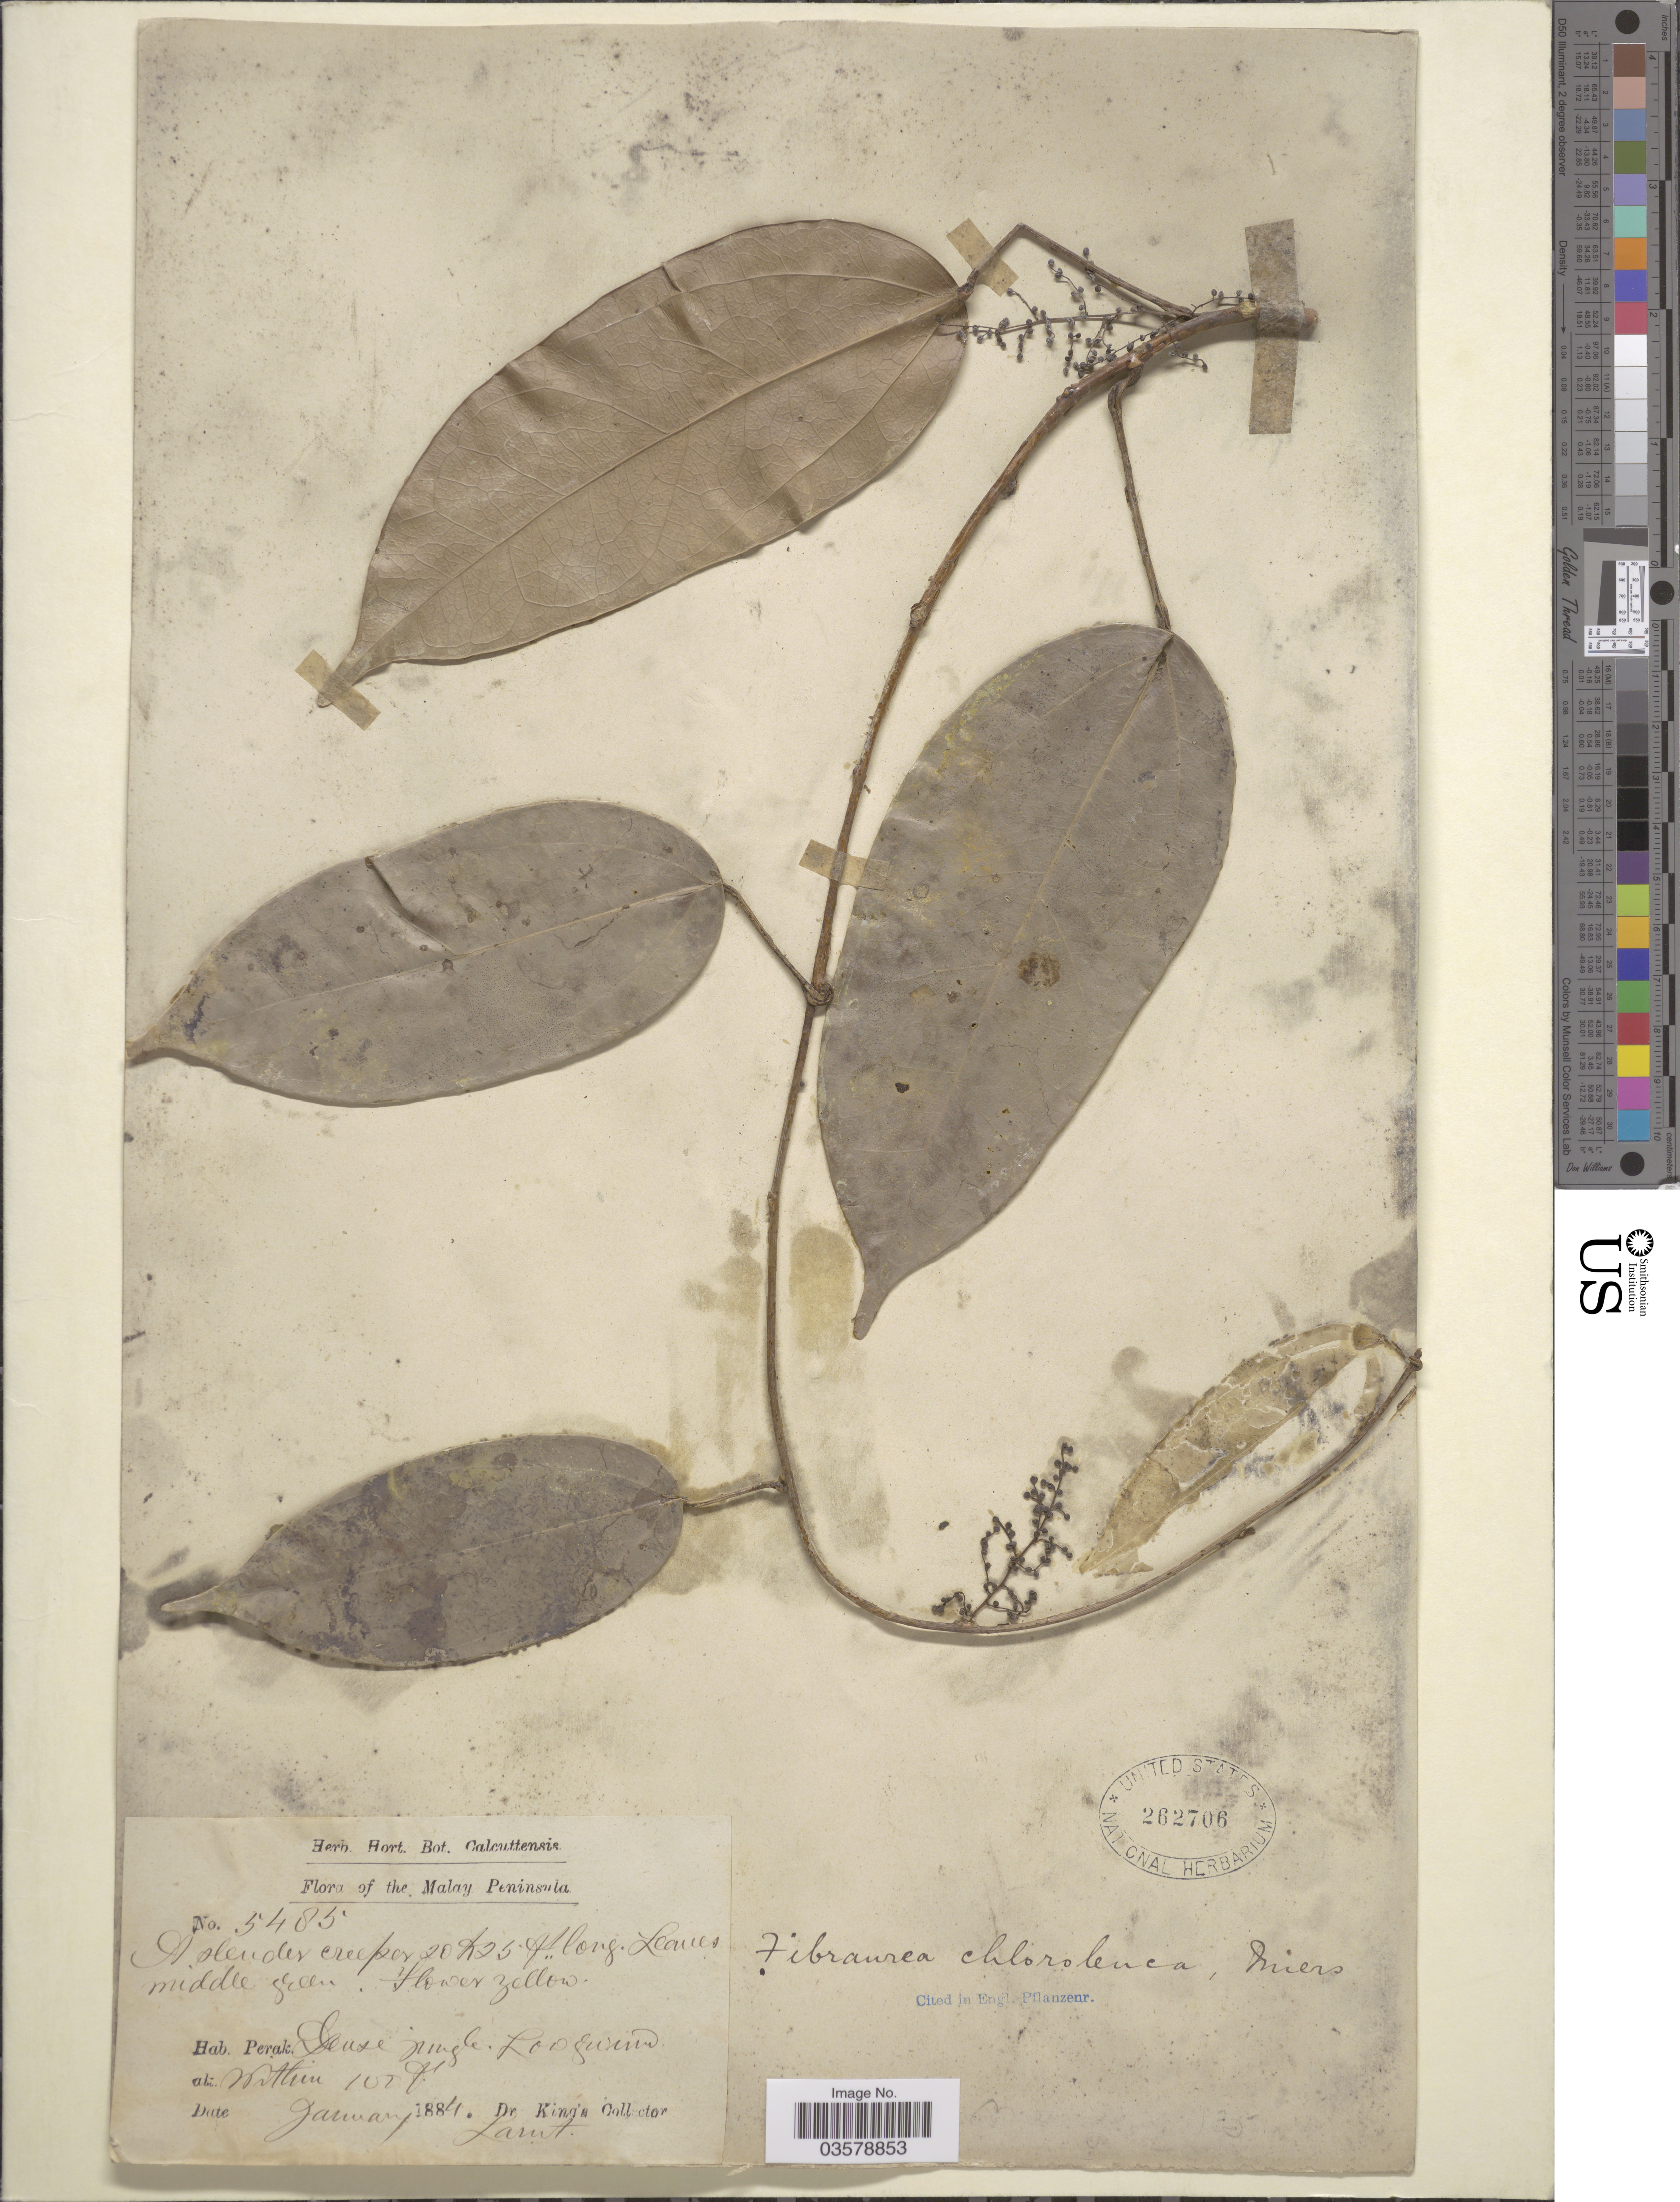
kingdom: Plantae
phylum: Tracheophyta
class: Magnoliopsida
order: Ranunculales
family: Menispermaceae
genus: Fibraurea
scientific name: Fibraurea tinctoria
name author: Lour.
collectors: Dr. King's collector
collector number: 5485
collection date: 1884-01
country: Malaysia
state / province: Perak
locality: Malay Peninsula.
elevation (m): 30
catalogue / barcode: US 262706